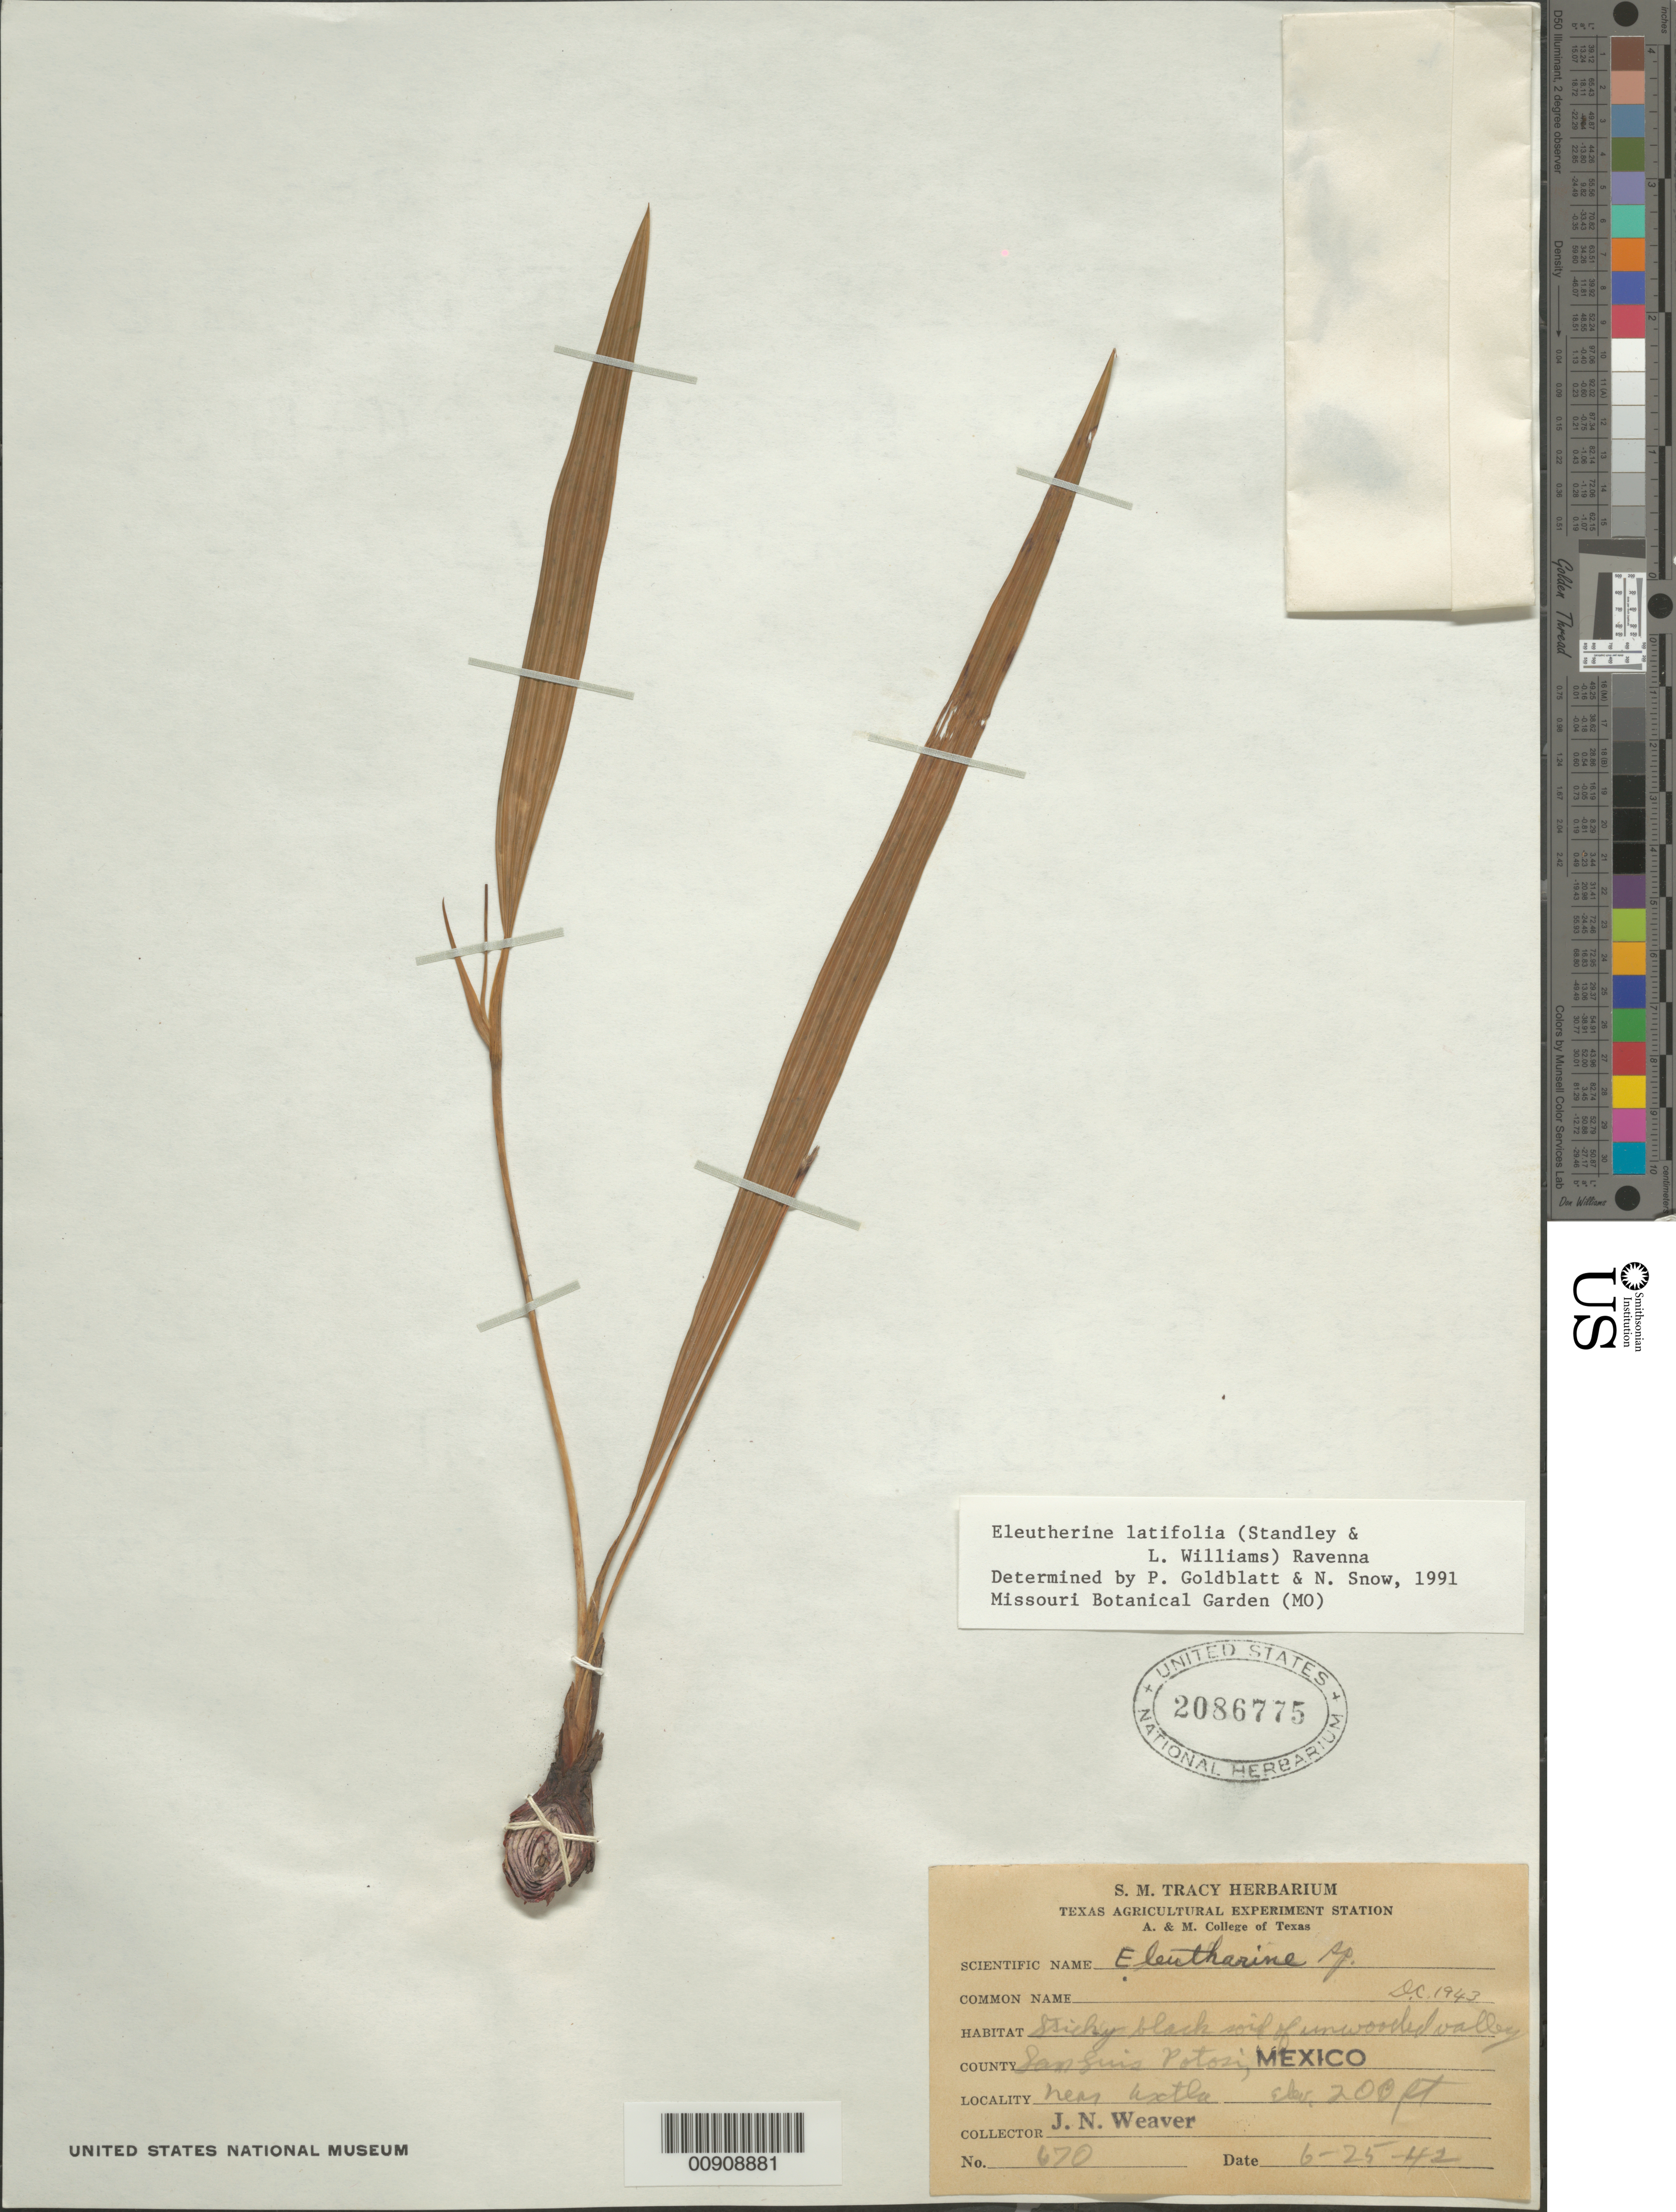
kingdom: Plantae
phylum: Tracheophyta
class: Liliopsida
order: Asparagales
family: Iridaceae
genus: Eleutherine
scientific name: Eleutherine latifolia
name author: (Standl. & L.O. Williams) Ravenna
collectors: J. N. Weaver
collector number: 670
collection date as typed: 25 Jun 1942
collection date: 1942-06-25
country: Mexico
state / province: San Luis Potosí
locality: Near Axtla, San Luis Potosí.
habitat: Sticky balck soil of unwooded velley.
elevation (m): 61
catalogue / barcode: US 2086775